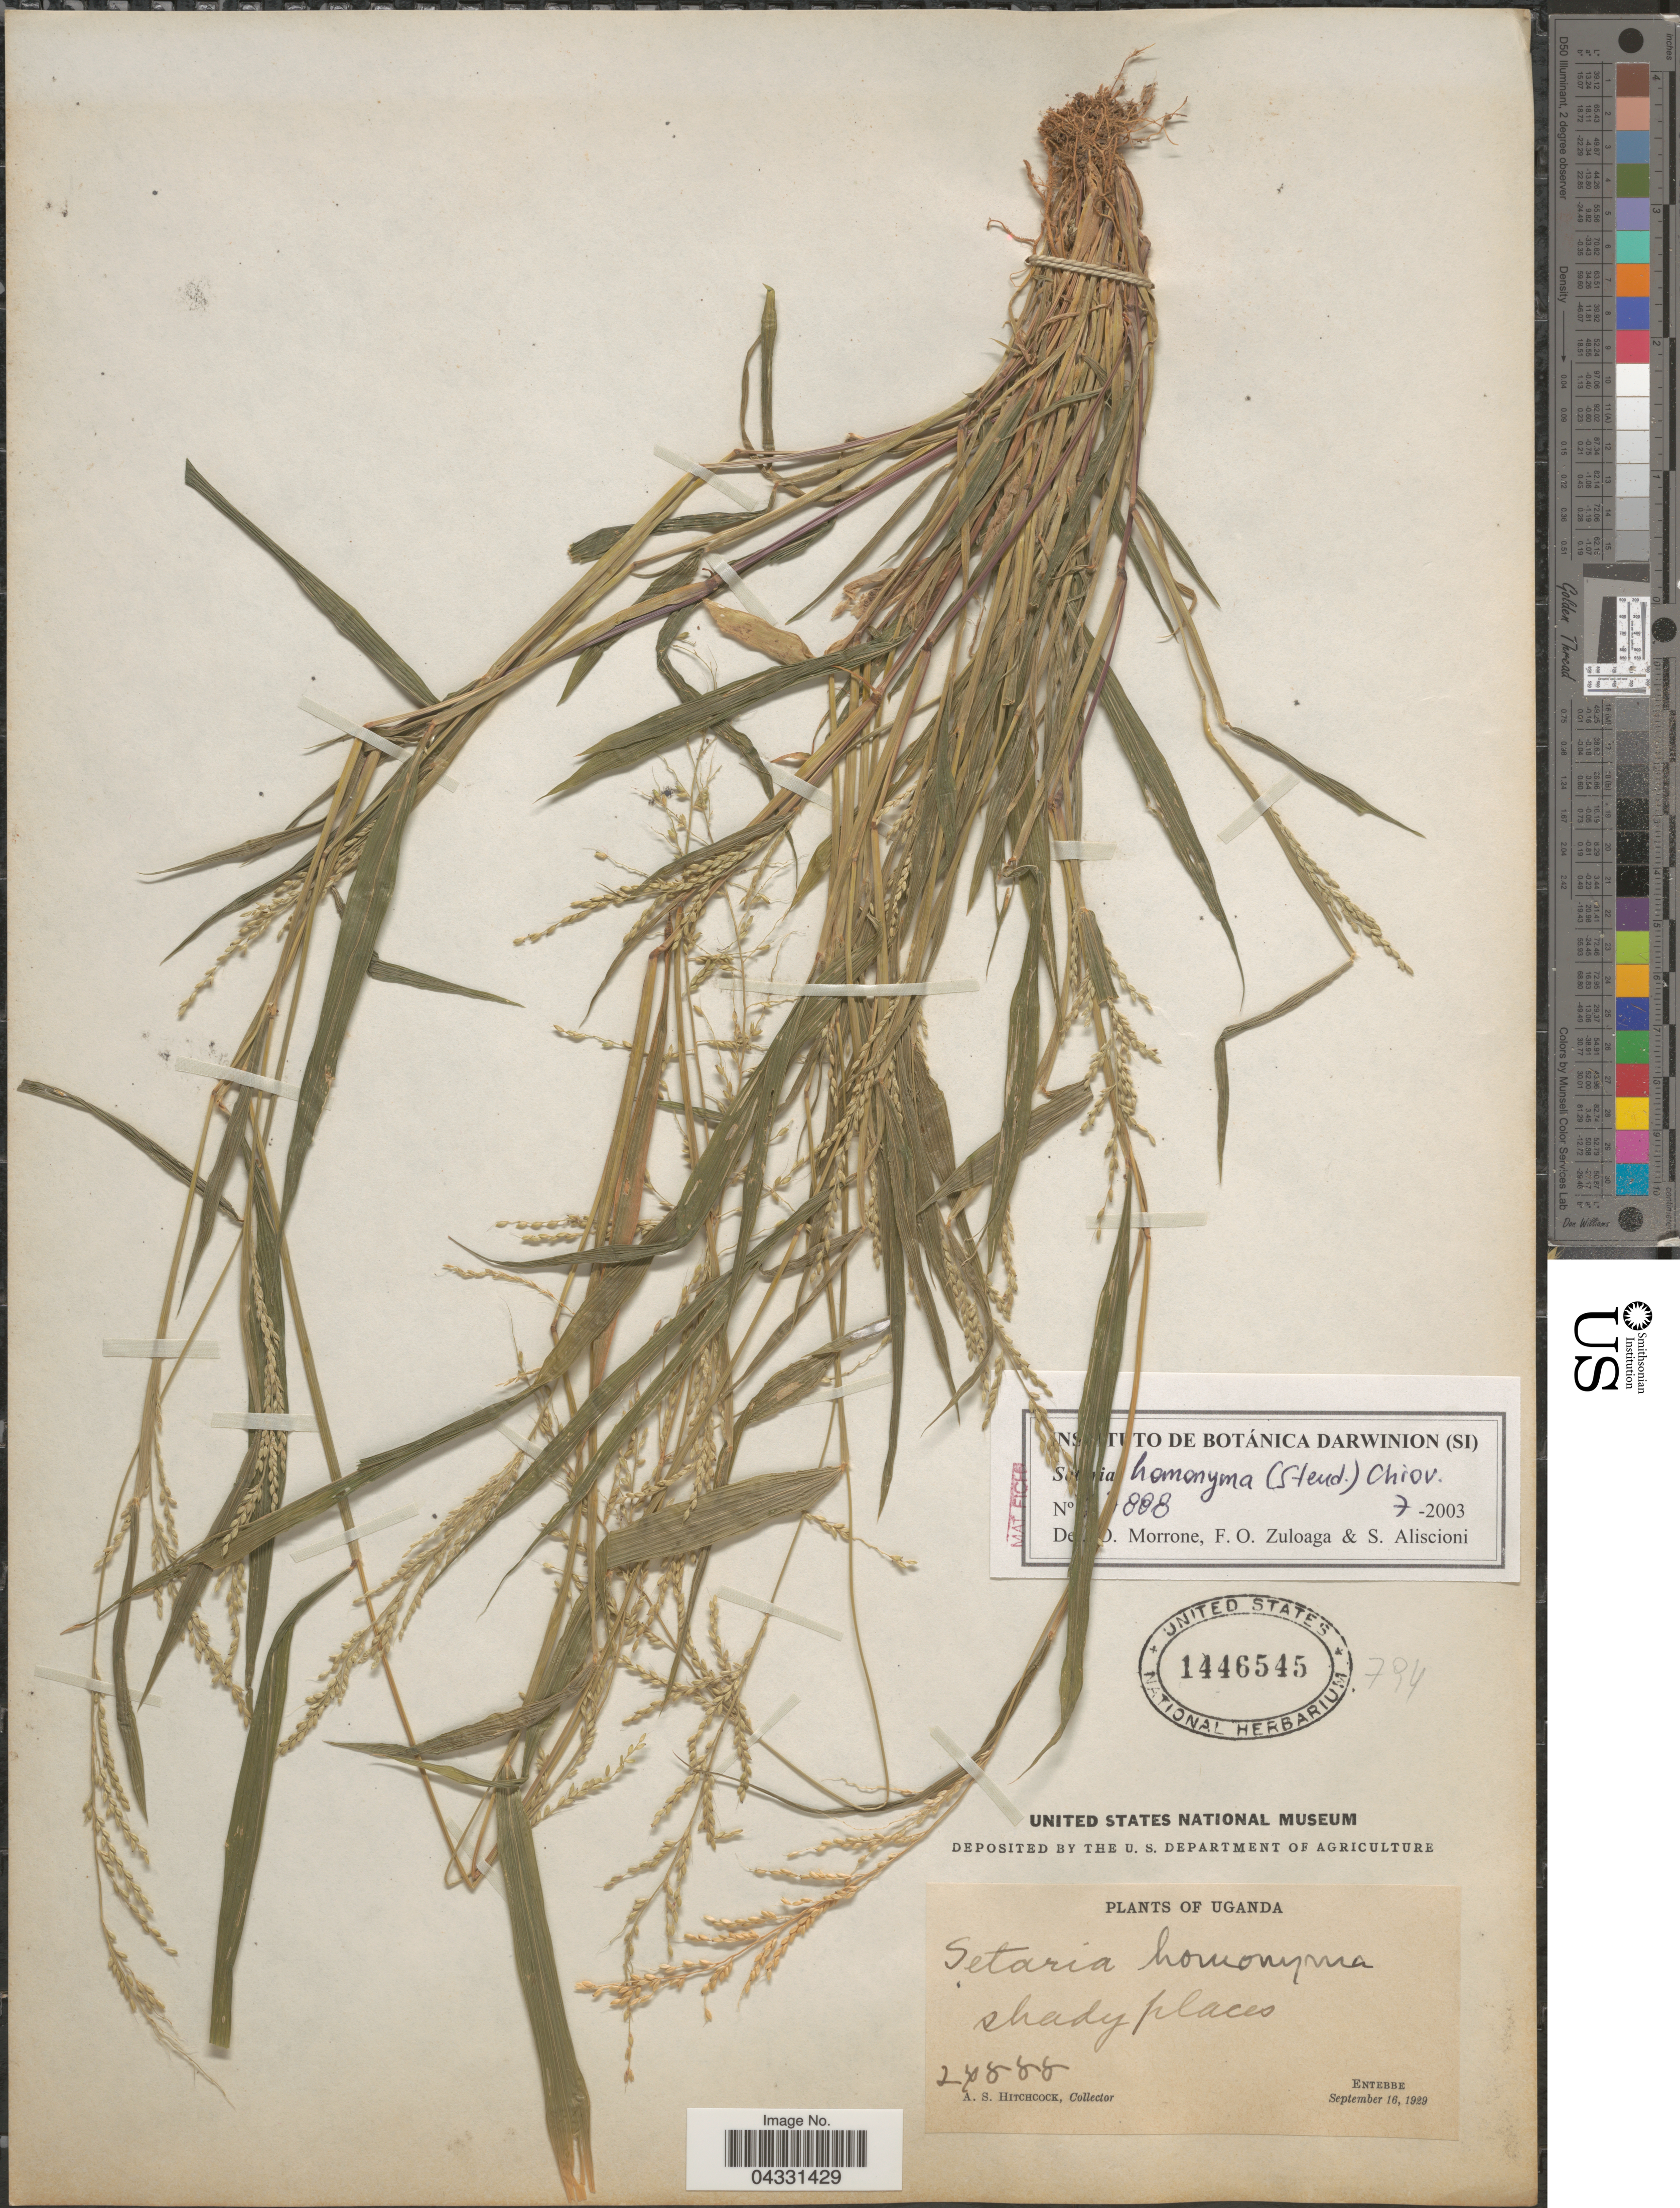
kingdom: Plantae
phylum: Tracheophyta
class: Liliopsida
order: Poales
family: Poaceae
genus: Setaria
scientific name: Setaria homonyma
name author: (Steud.) Chiov.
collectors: A. S. Hitchcock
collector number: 24888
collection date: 1929-09-16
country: Uganda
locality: Shady places. Entebbe.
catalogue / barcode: US 1446545